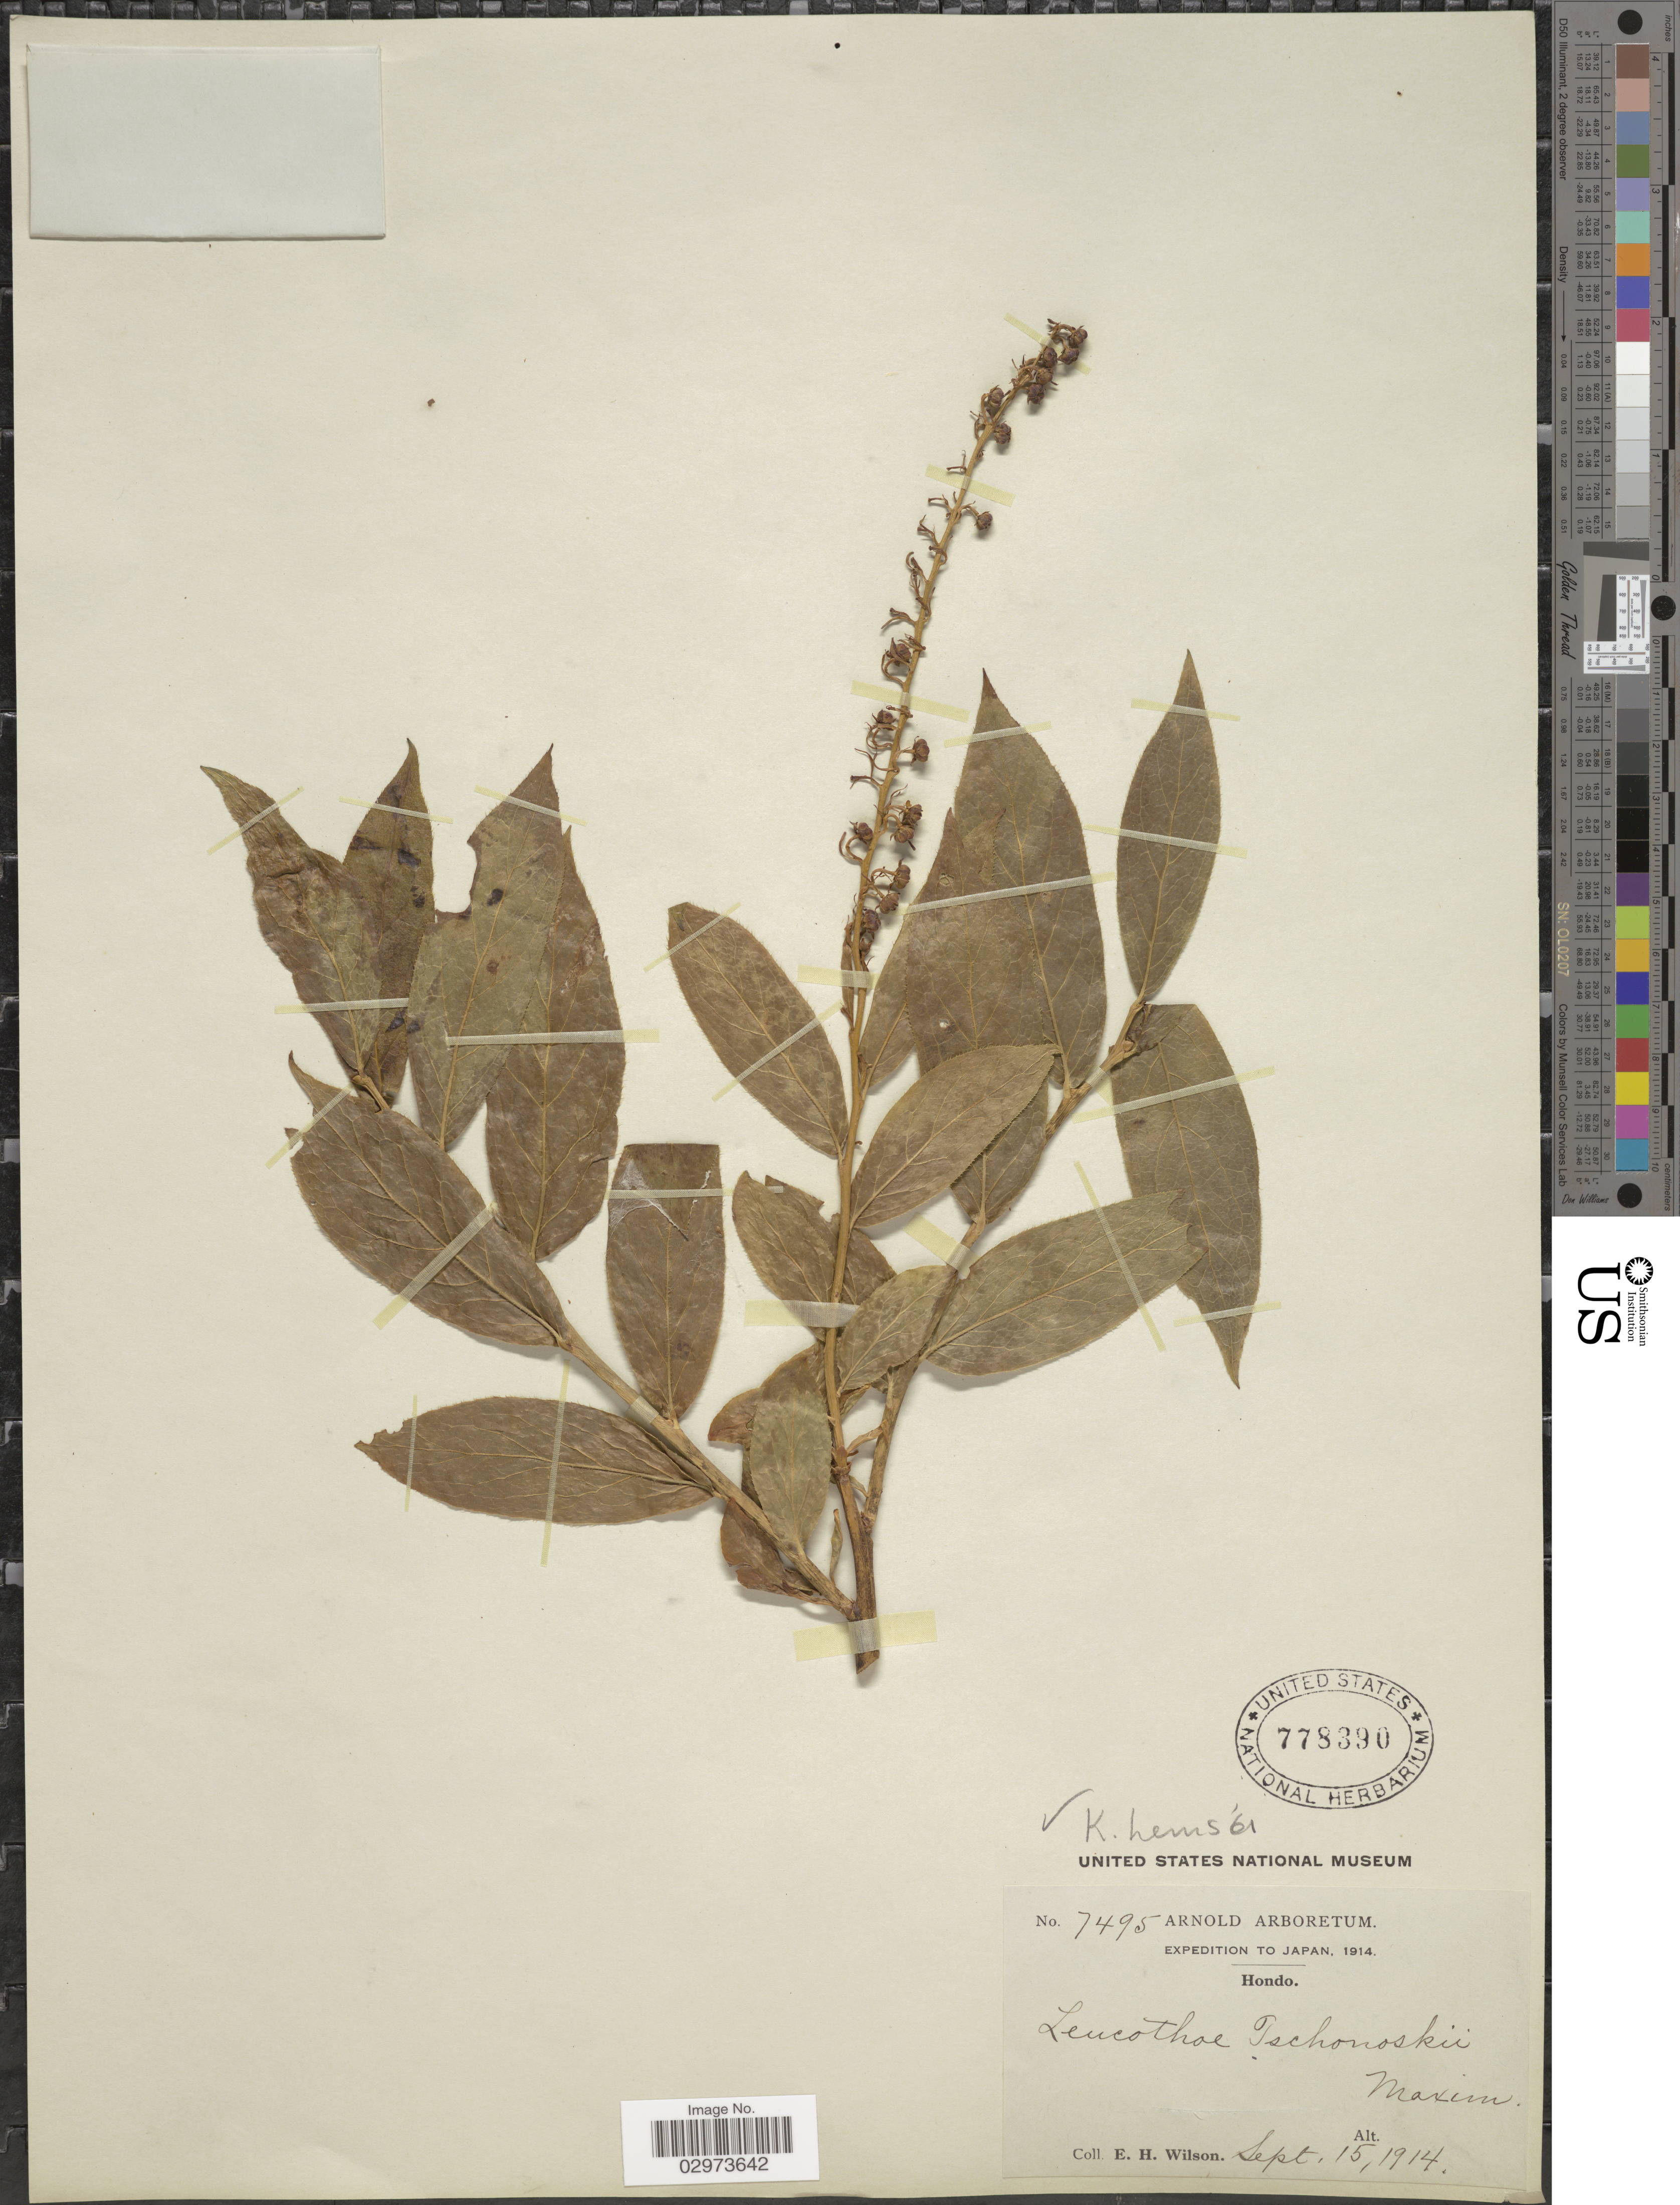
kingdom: Plantae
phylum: Tracheophyta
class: Magnoliopsida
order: Ericales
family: Ericaceae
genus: Leucothoe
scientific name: Leucothoë tschonoskii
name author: Maxim.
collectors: E. Wilson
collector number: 7495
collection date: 1914-09-15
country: Japan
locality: Hondo.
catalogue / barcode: US 778390